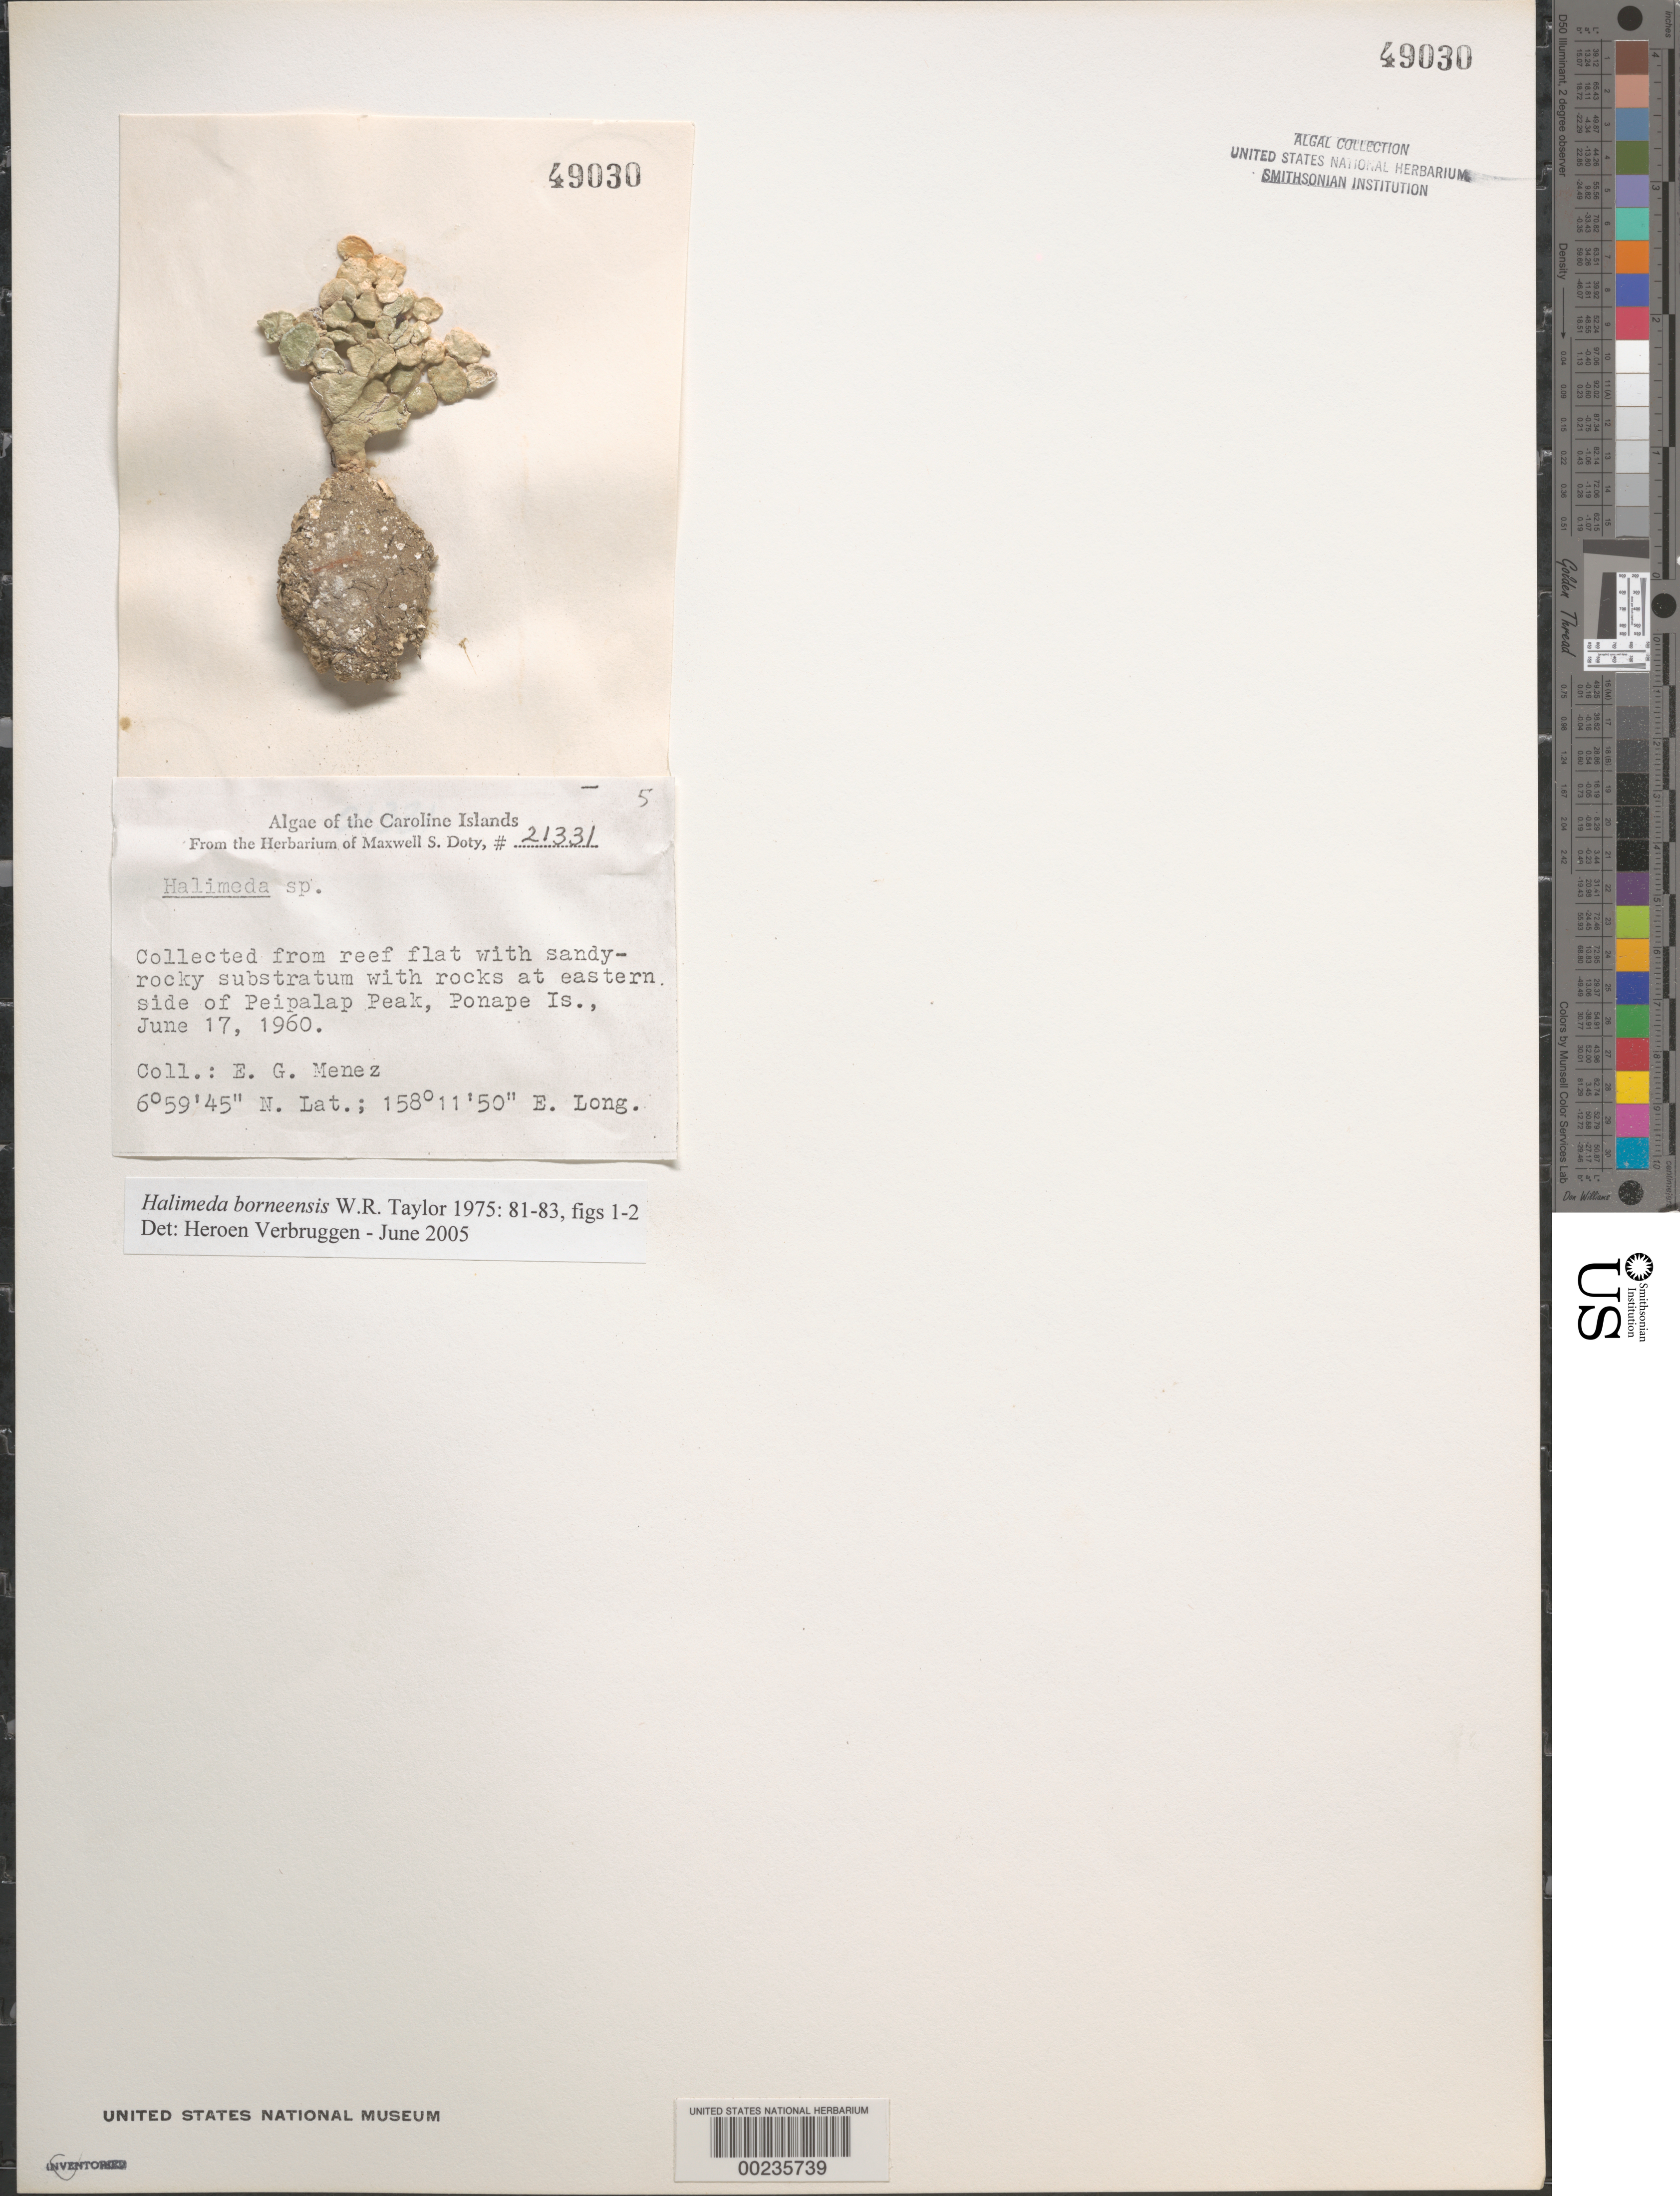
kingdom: Plantae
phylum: Chlorophyta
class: Ulvophyceae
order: Bryopsidales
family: Halimedaceae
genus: Halimeda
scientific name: Halimeda borneensis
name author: W.R. Taylor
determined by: Verbruggen, H.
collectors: Meñez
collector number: MSD 21331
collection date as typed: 17 Jun 1960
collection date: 1960-06-17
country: Micronesia, Federated States of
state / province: Pohnpei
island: Pohnpei [Ponape]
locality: Peipalap Peak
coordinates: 6 59' 45" N, 158 11' 50" E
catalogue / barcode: US 49030